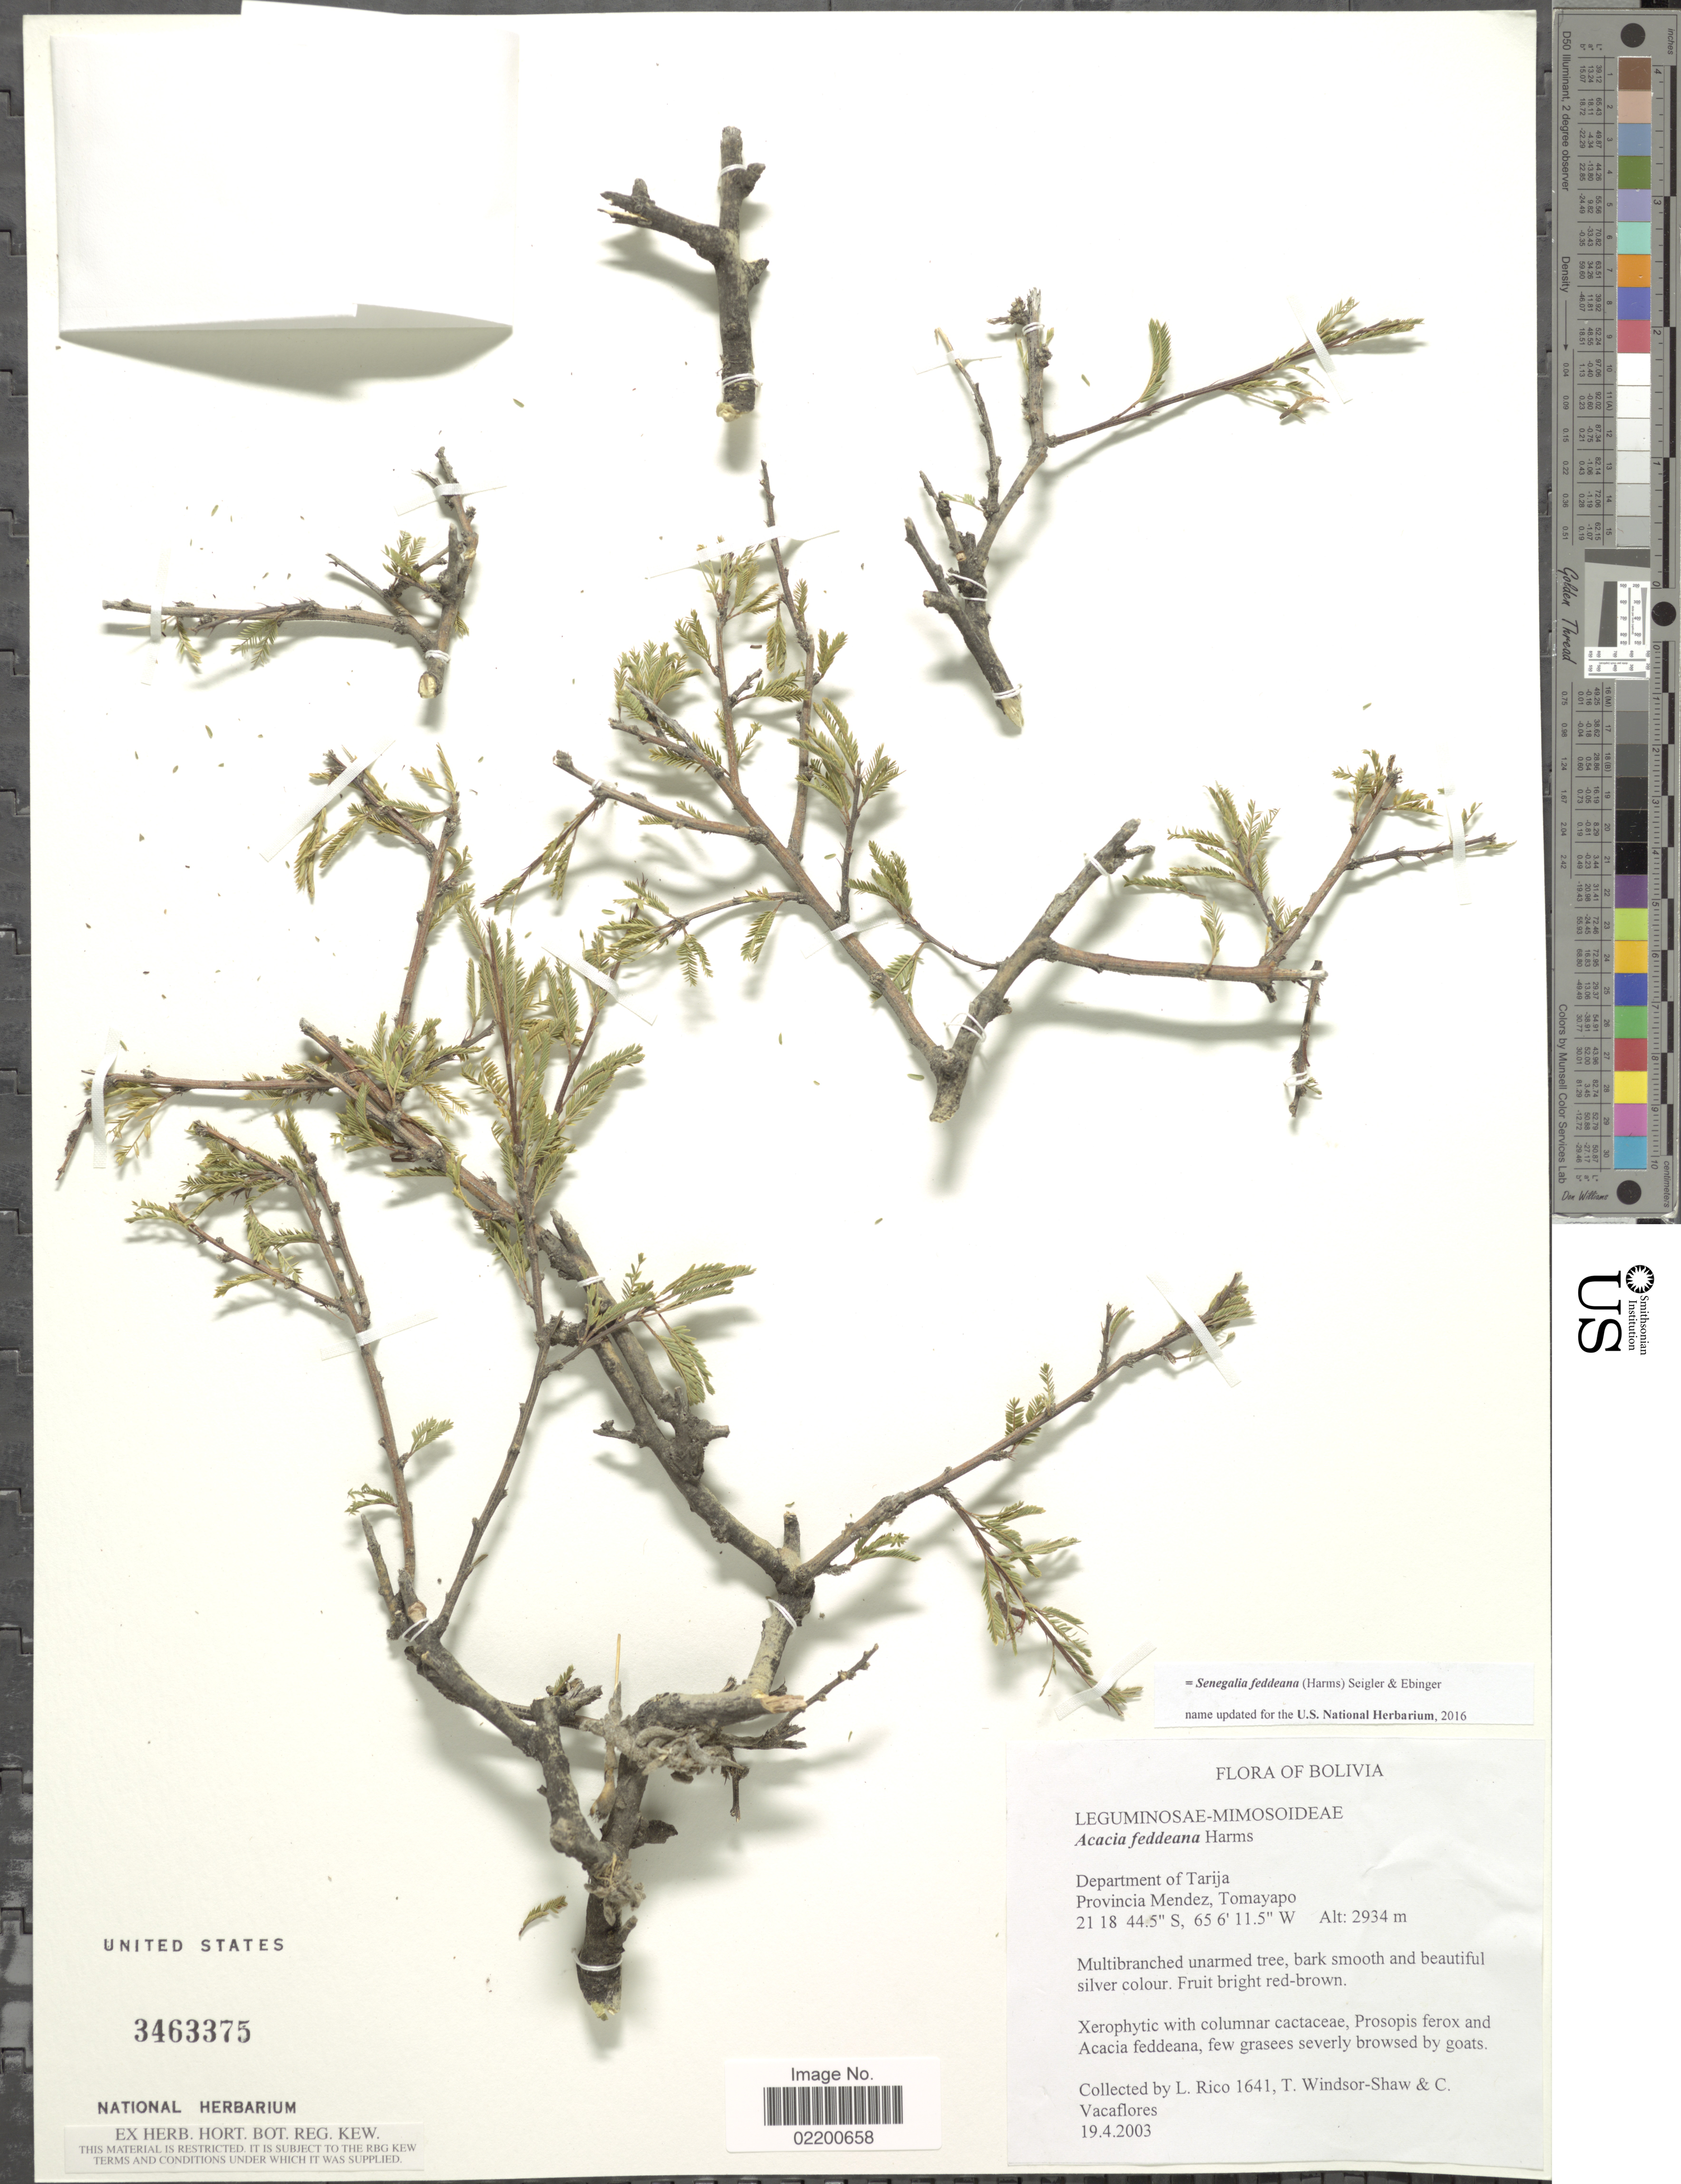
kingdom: Plantae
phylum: Tracheophyta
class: Magnoliopsida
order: Fabales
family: Fabaceae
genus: Pseudosenegalia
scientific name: Pseudosenegalia feddeana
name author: (Harms) Seigler & Ebinger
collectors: L. Rico, T. Windsor-Shaw & C. Vacaflores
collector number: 1641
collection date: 2003-04-19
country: Bolivia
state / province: Tarija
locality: Department of Tarija, Provincia Mendez, Tomayapo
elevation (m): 2934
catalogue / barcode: US 3463375